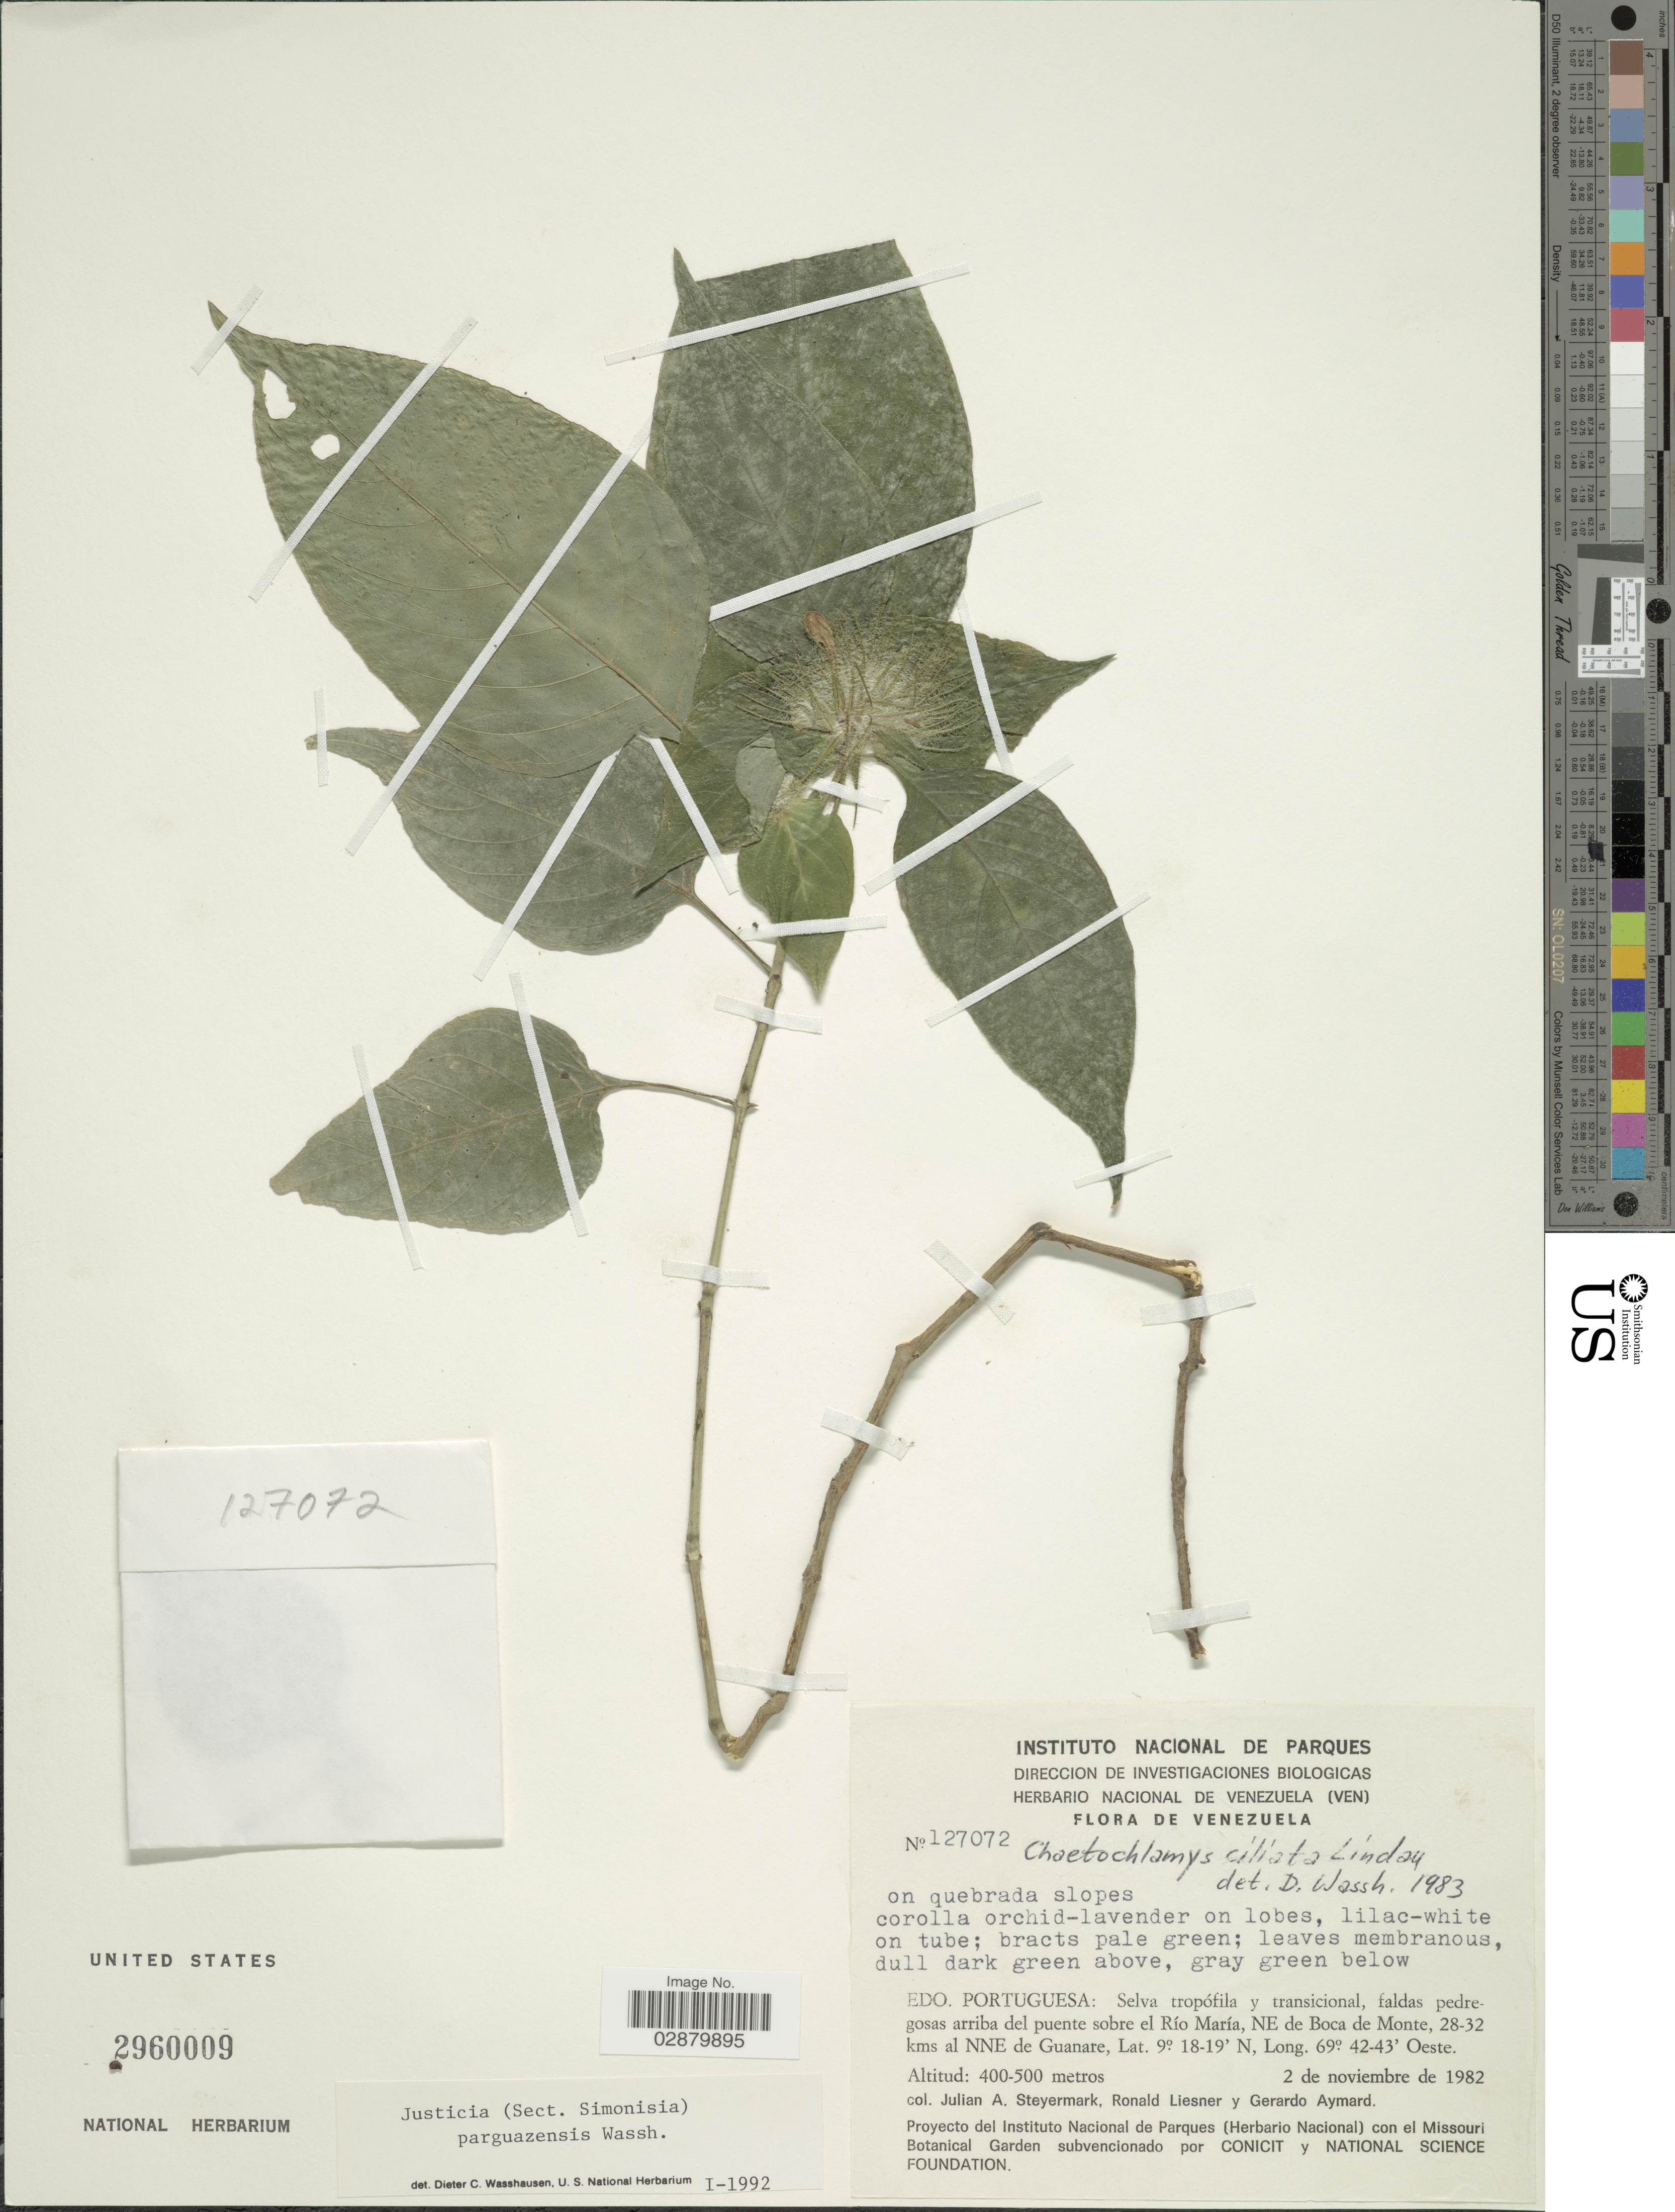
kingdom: Plantae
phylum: Tracheophyta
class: Magnoliopsida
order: Lamiales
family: Acanthaceae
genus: Justicia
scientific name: Justicia parguazensis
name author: Wassh.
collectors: J. Steyermark, R. L. Liesner & G. A. Aymard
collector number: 127072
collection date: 1982-11-02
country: Venezuela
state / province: Portuguesa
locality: Selva tropófila y transicional, faldas pedregosas arriba del puenta sobre el Río María, NE de Boca de Monte, 28-32 kms al NNE de Guanare.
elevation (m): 400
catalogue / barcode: US 2960009